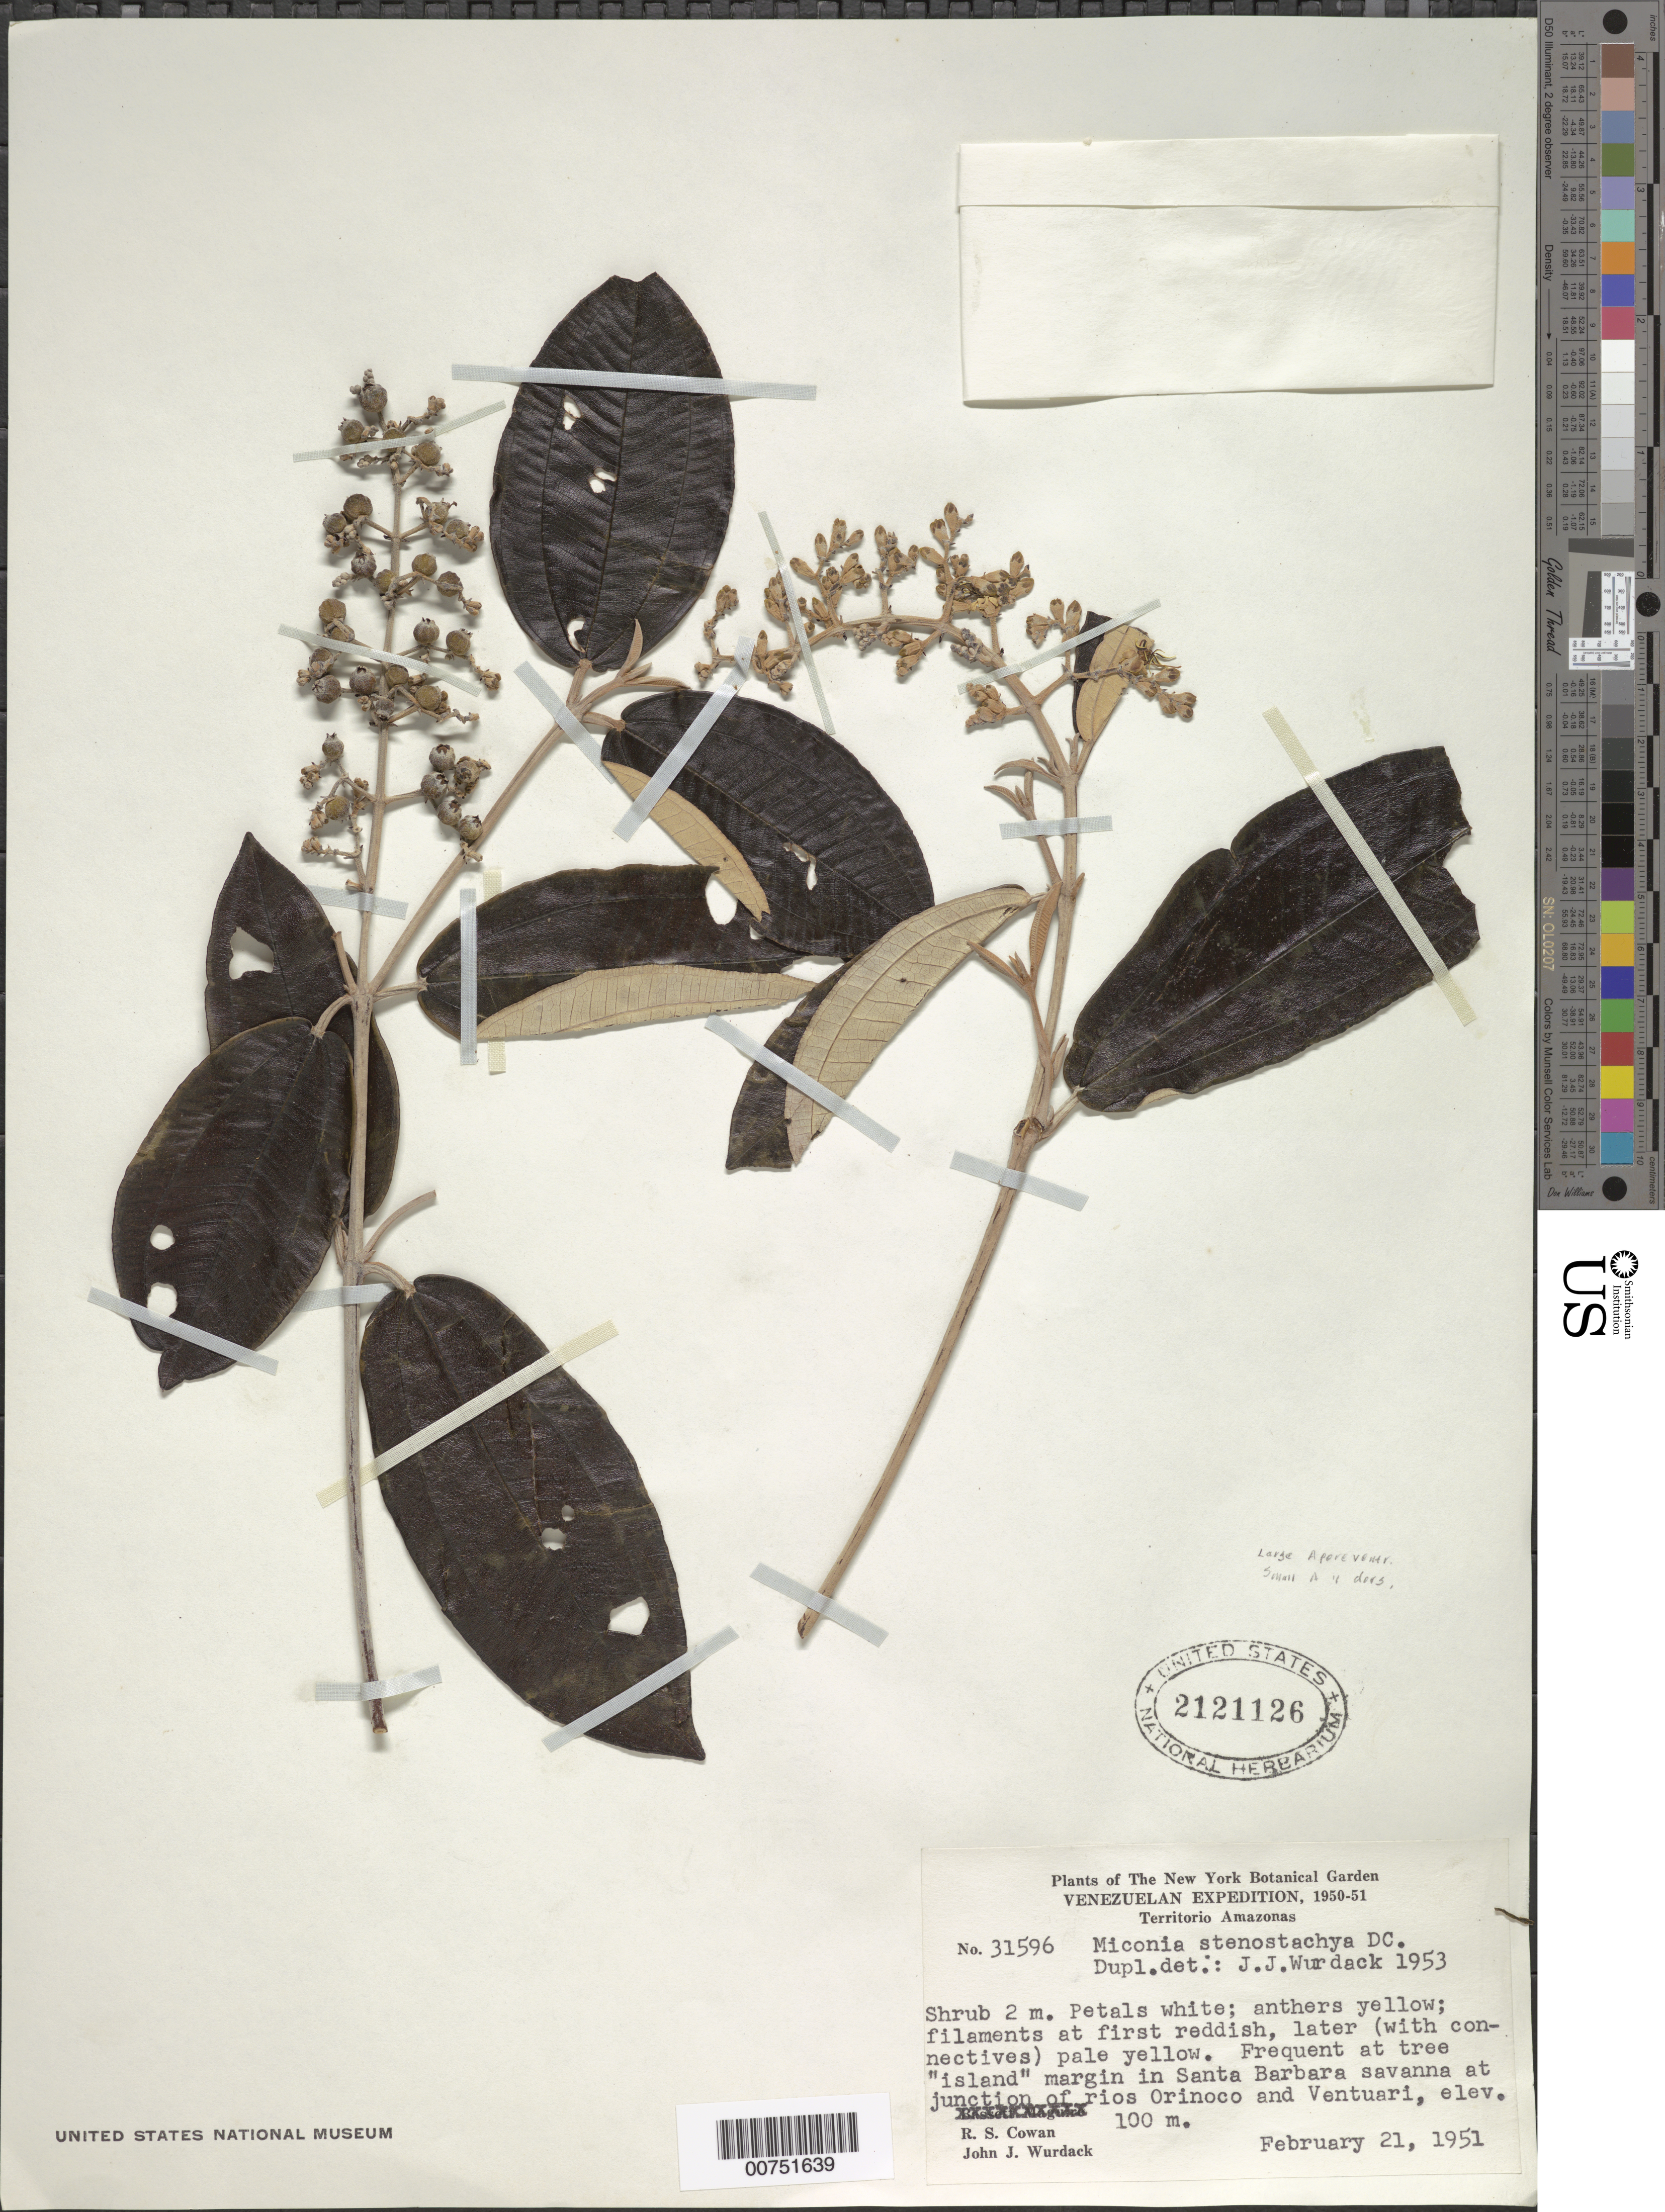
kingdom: Plantae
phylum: Tracheophyta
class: Magnoliopsida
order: Myrtales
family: Melastomataceae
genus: Miconia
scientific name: Miconia stenostachya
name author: DC.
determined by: Wurdack, John J., (US), US (UNITED STATES)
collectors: R. S. Cowan & J. J. Wurdack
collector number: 31596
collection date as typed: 21-Feb-51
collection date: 1951-02-21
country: Venezuela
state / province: Amazonas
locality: Santa Barbara Savanna, junction of Ríos Ventuari & Orinoco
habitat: Tree "island" margin in savanna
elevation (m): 100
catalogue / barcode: US 2121126